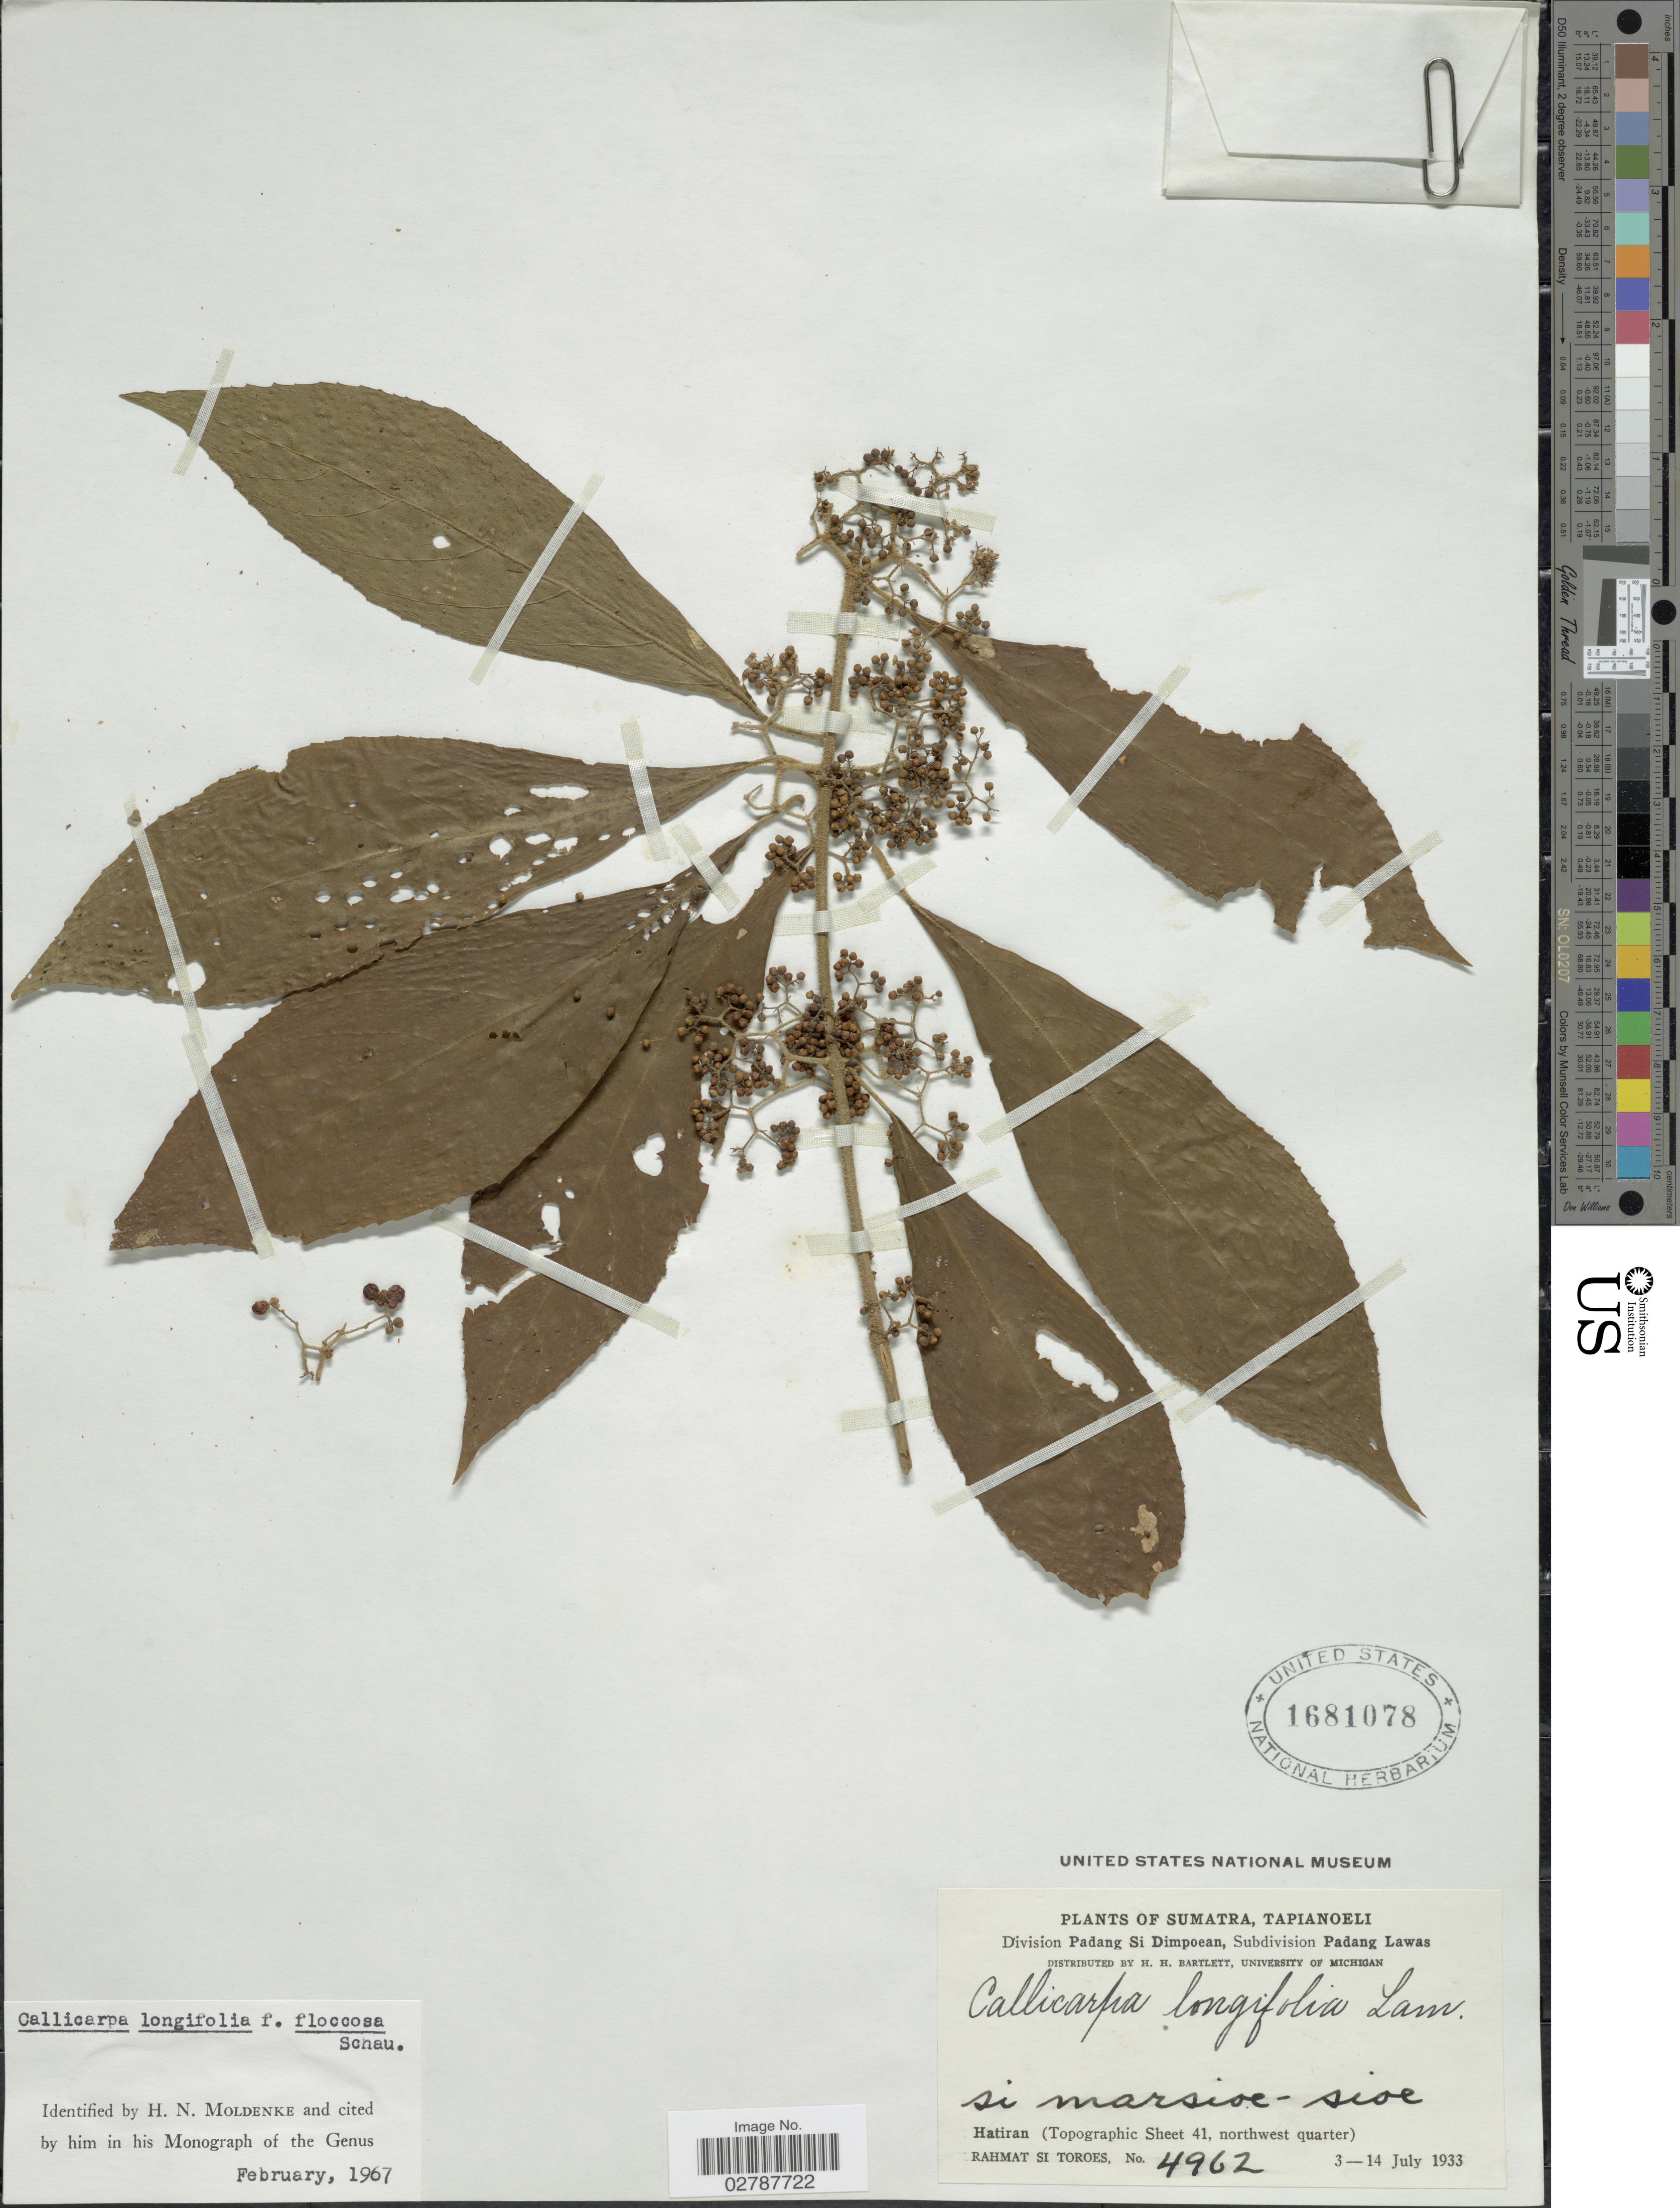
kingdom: Plantae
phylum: Tracheophyta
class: Magnoliopsida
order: Lamiales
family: Lamiaceae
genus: Callicarpa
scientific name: Callicarpa longifolia f. floccosa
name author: Schauer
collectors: Rahmat Si Boeea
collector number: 4962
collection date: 1933-07-03/1933-07-14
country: Indonesia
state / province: Sumatra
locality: Tapianoeli. Division Padang Si Dimpoean, Subdivision Padang Lawas. Hatiran (Topographic Sheet 41, northwest quarter).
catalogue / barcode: US 1681078